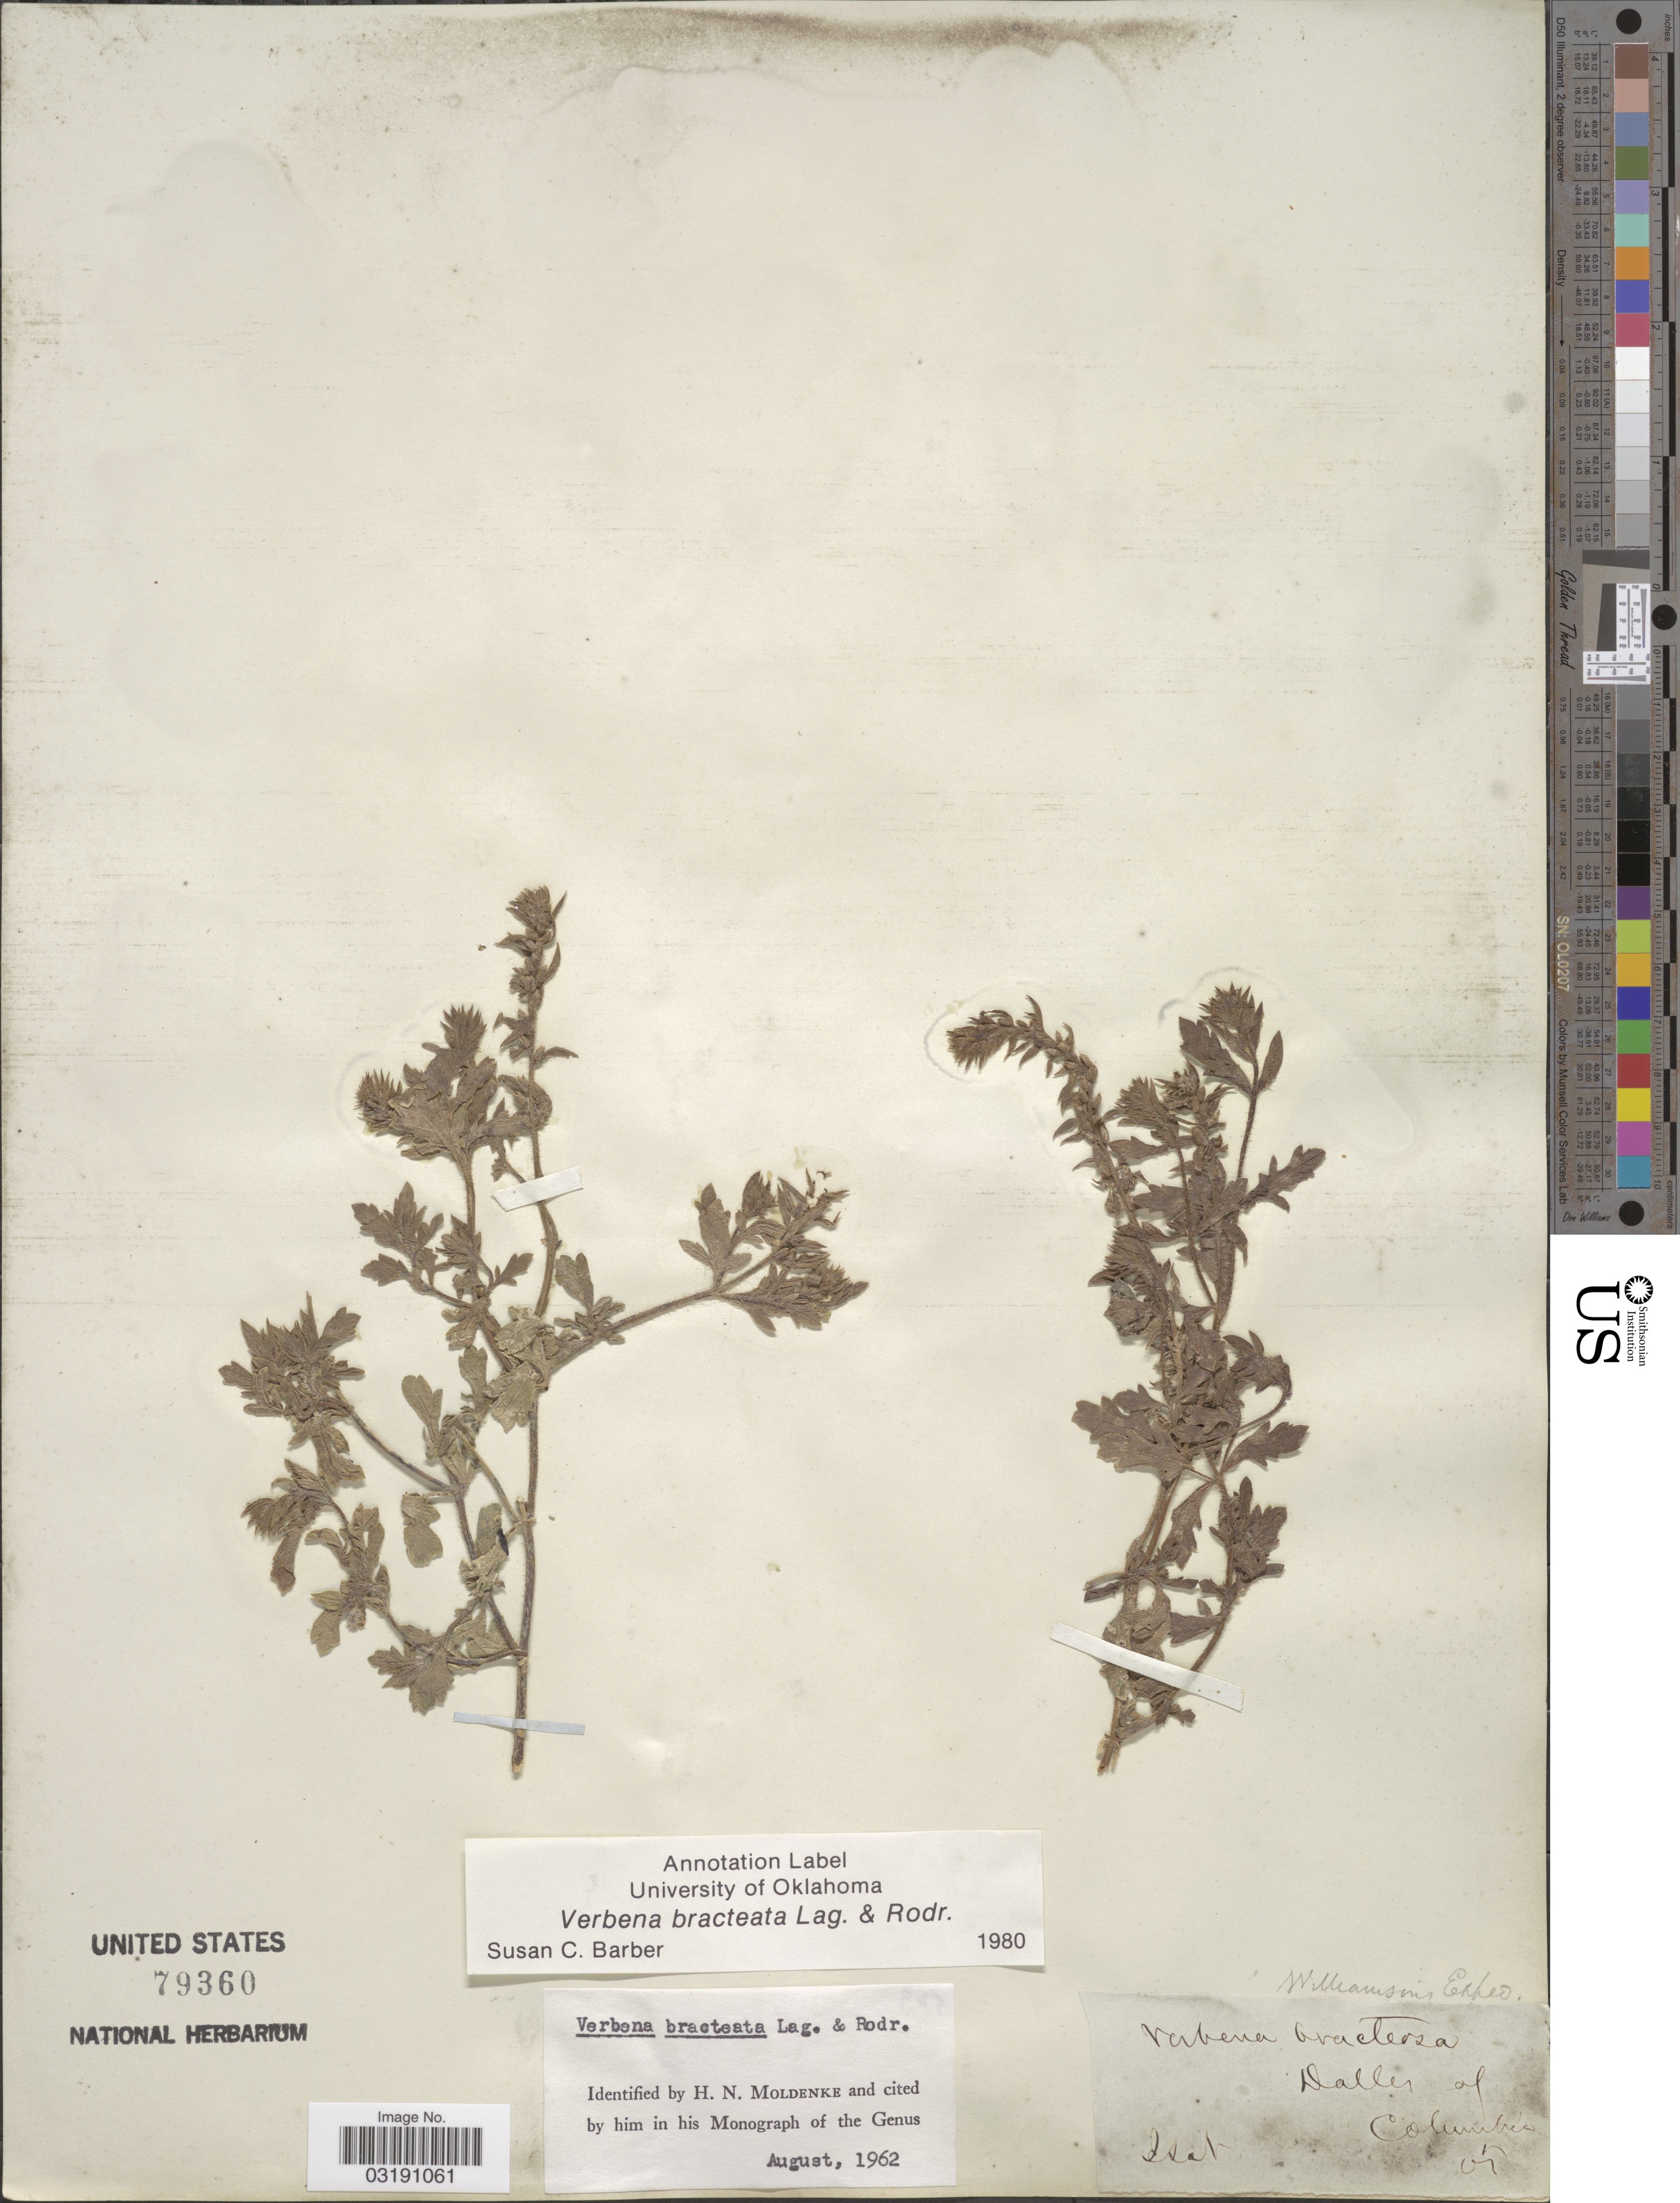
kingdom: Plantae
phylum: Tracheophyta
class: Magnoliopsida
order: Lamiales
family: Verbenaceae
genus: Verbena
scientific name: Verbena bracteata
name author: Cav. ex Lag. & Rodr.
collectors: Williamson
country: United States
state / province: Idaho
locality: Idah. Dalles of Columbia.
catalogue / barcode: US 79360